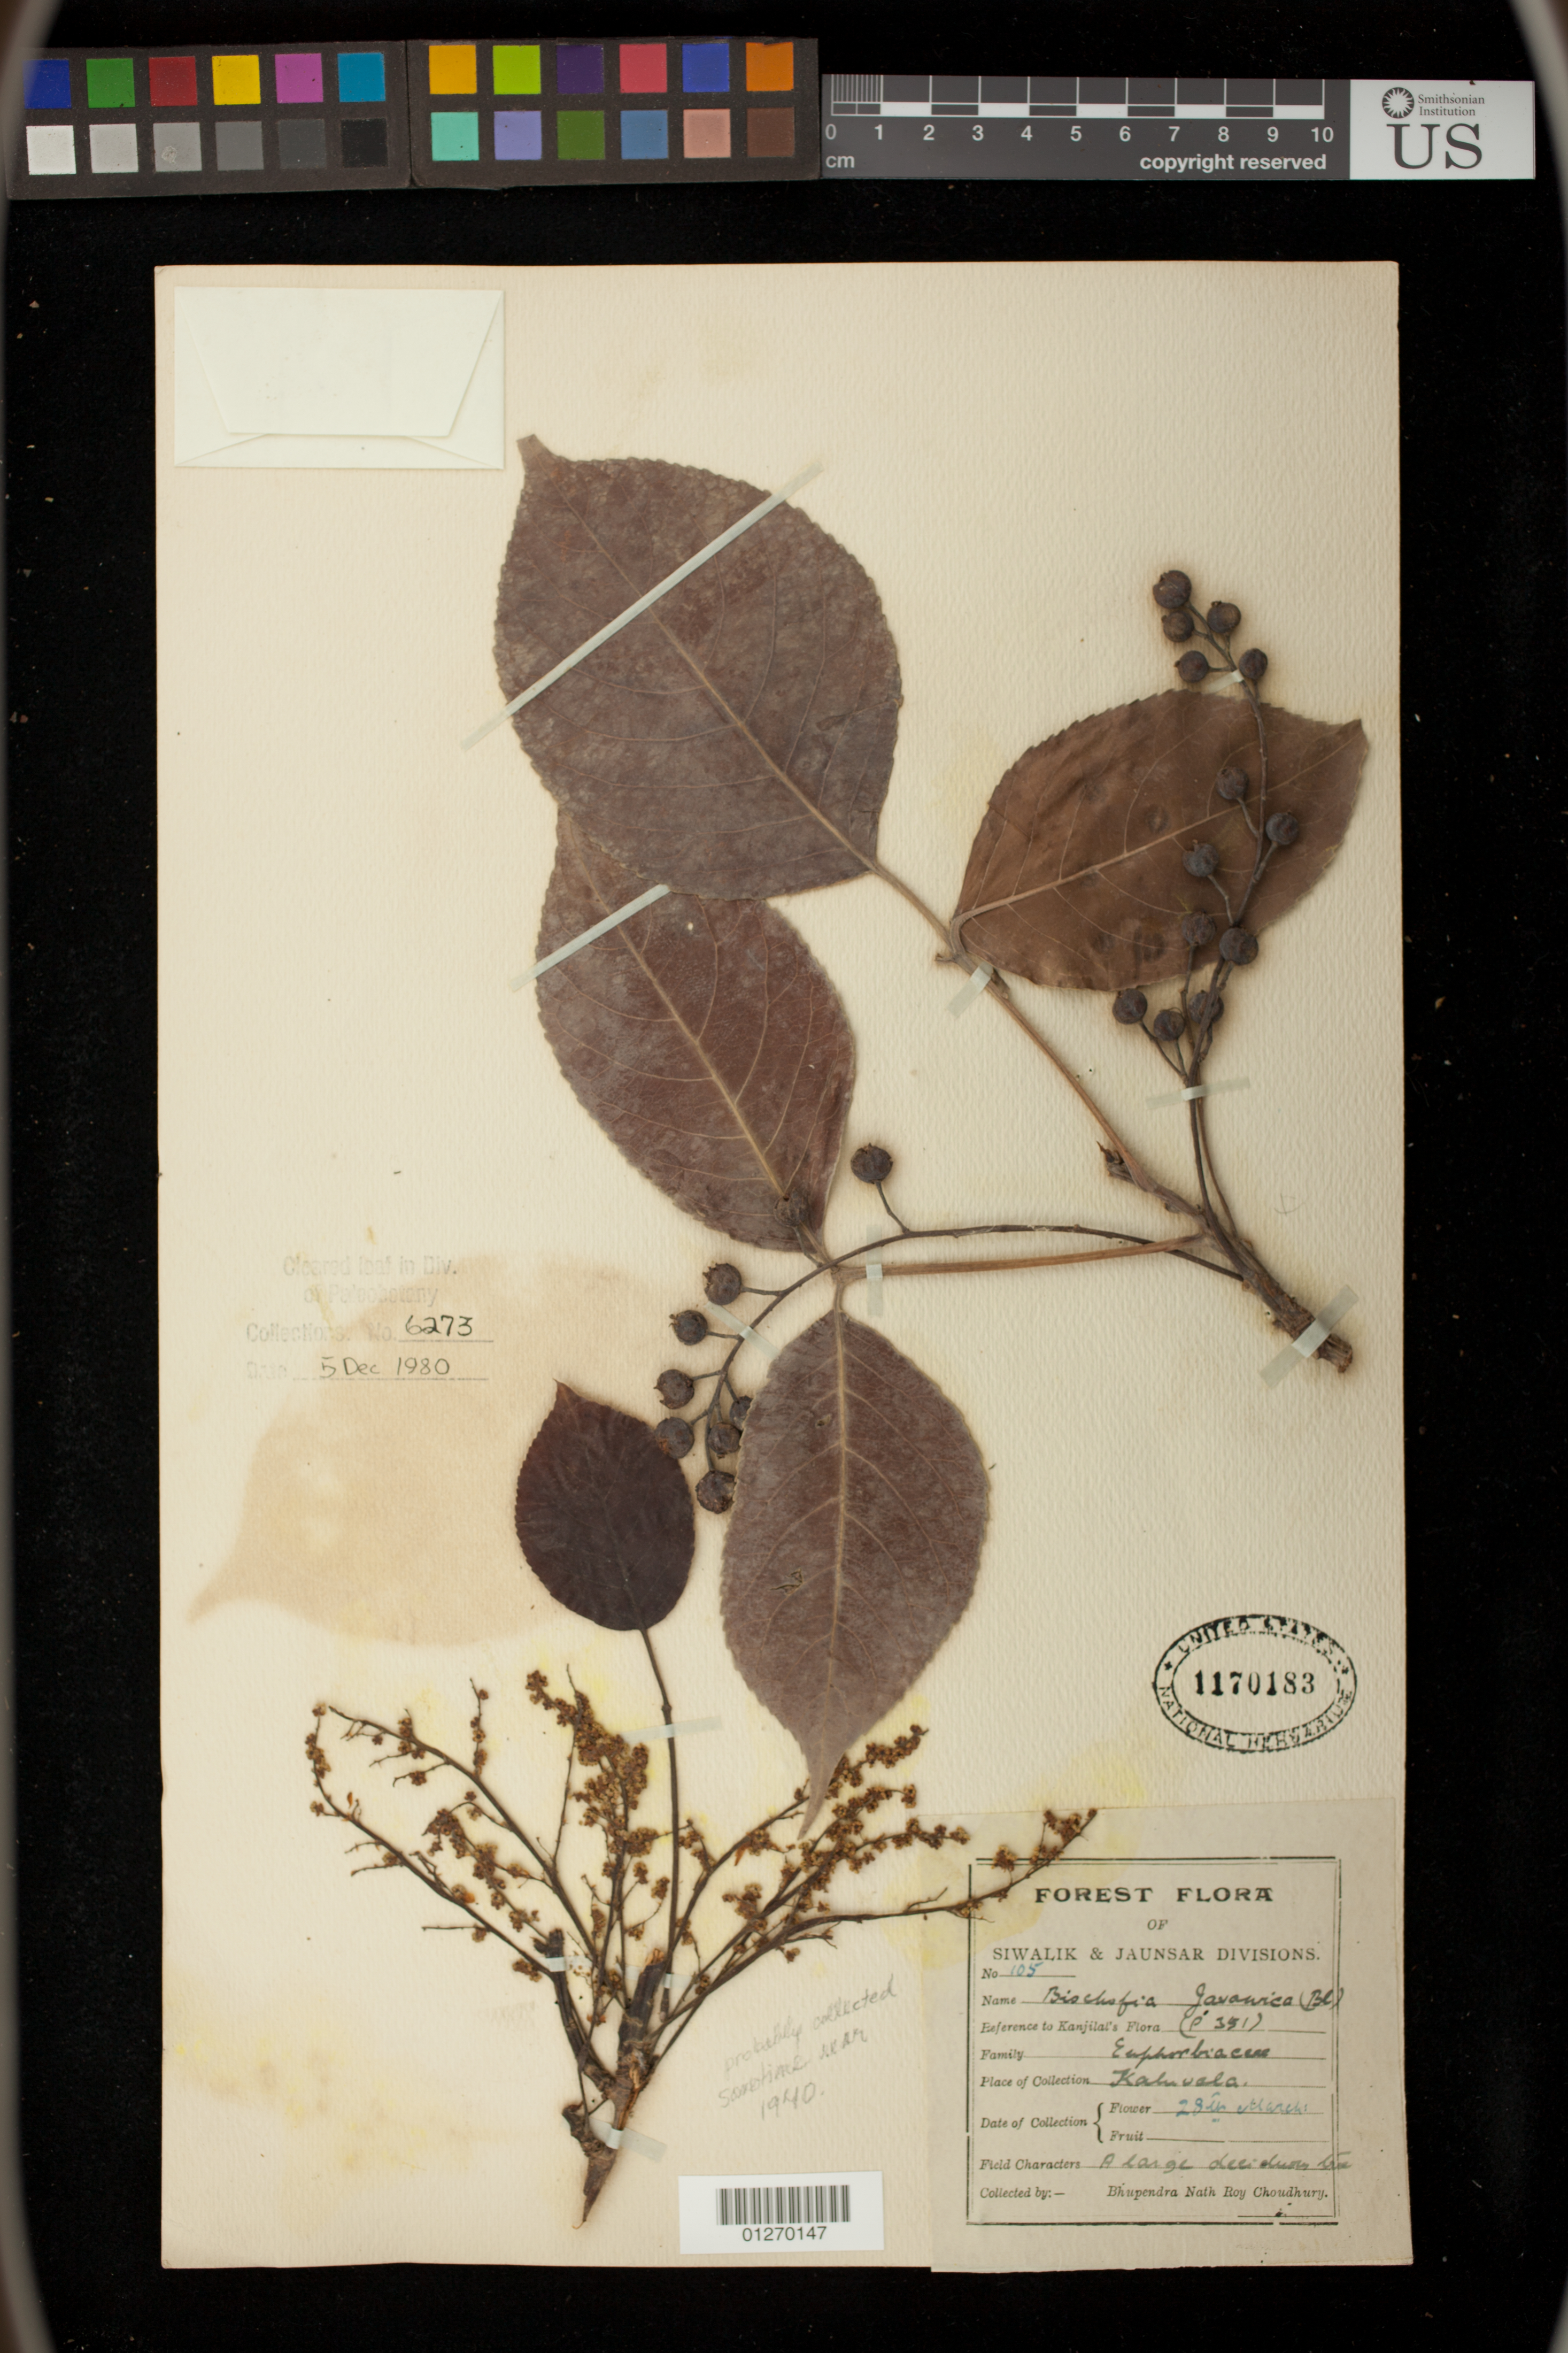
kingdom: Plantae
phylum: Tracheophyta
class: Magnoliopsida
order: Malpighiales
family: Phyllanthaceae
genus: Bischofia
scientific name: Bischofia javanica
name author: Blume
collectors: M. Nath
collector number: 105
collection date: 1940-03-28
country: India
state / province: Uttarakhand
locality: Siwalik & Jaunsar Divisions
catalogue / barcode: US 1170183